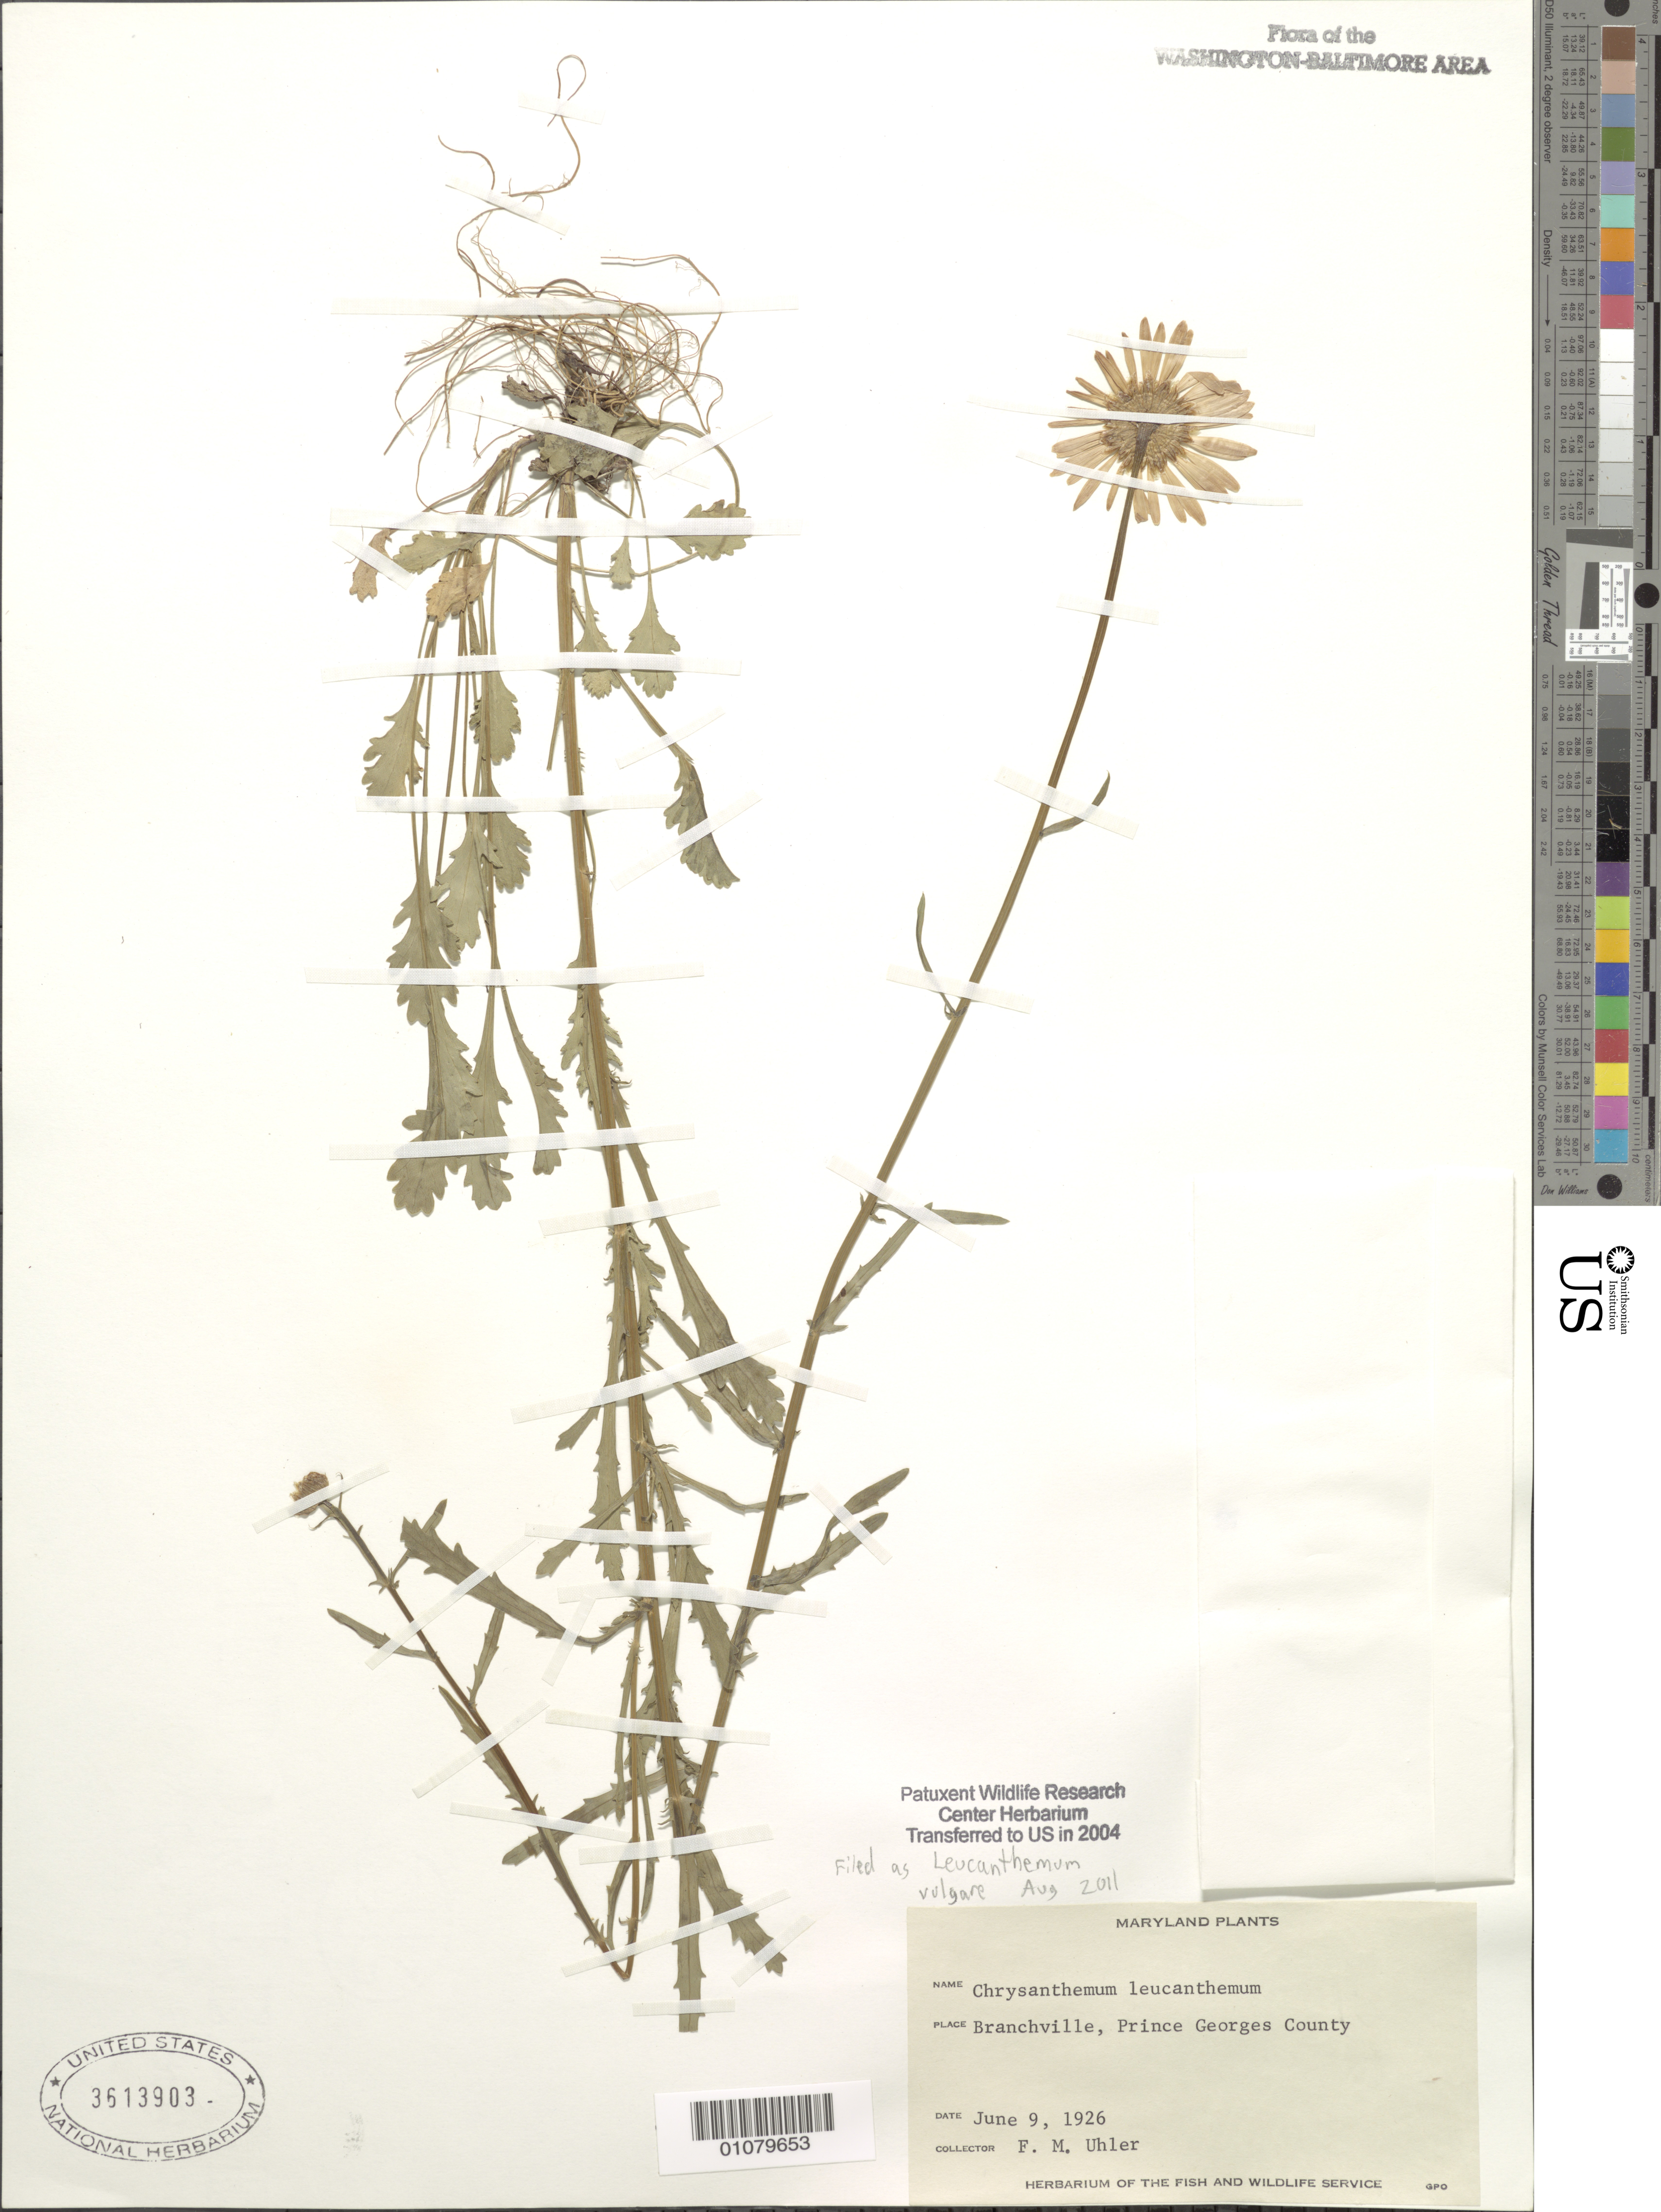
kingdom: Plantae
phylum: Tracheophyta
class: Magnoliopsida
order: Asterales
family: Asteraceae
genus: Leucanthemum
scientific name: Leucanthemum vulgare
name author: Lam.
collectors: F. M. Uhler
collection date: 1926-06-09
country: United States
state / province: Maryland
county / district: Prince George's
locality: Branchville.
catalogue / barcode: US 3613903